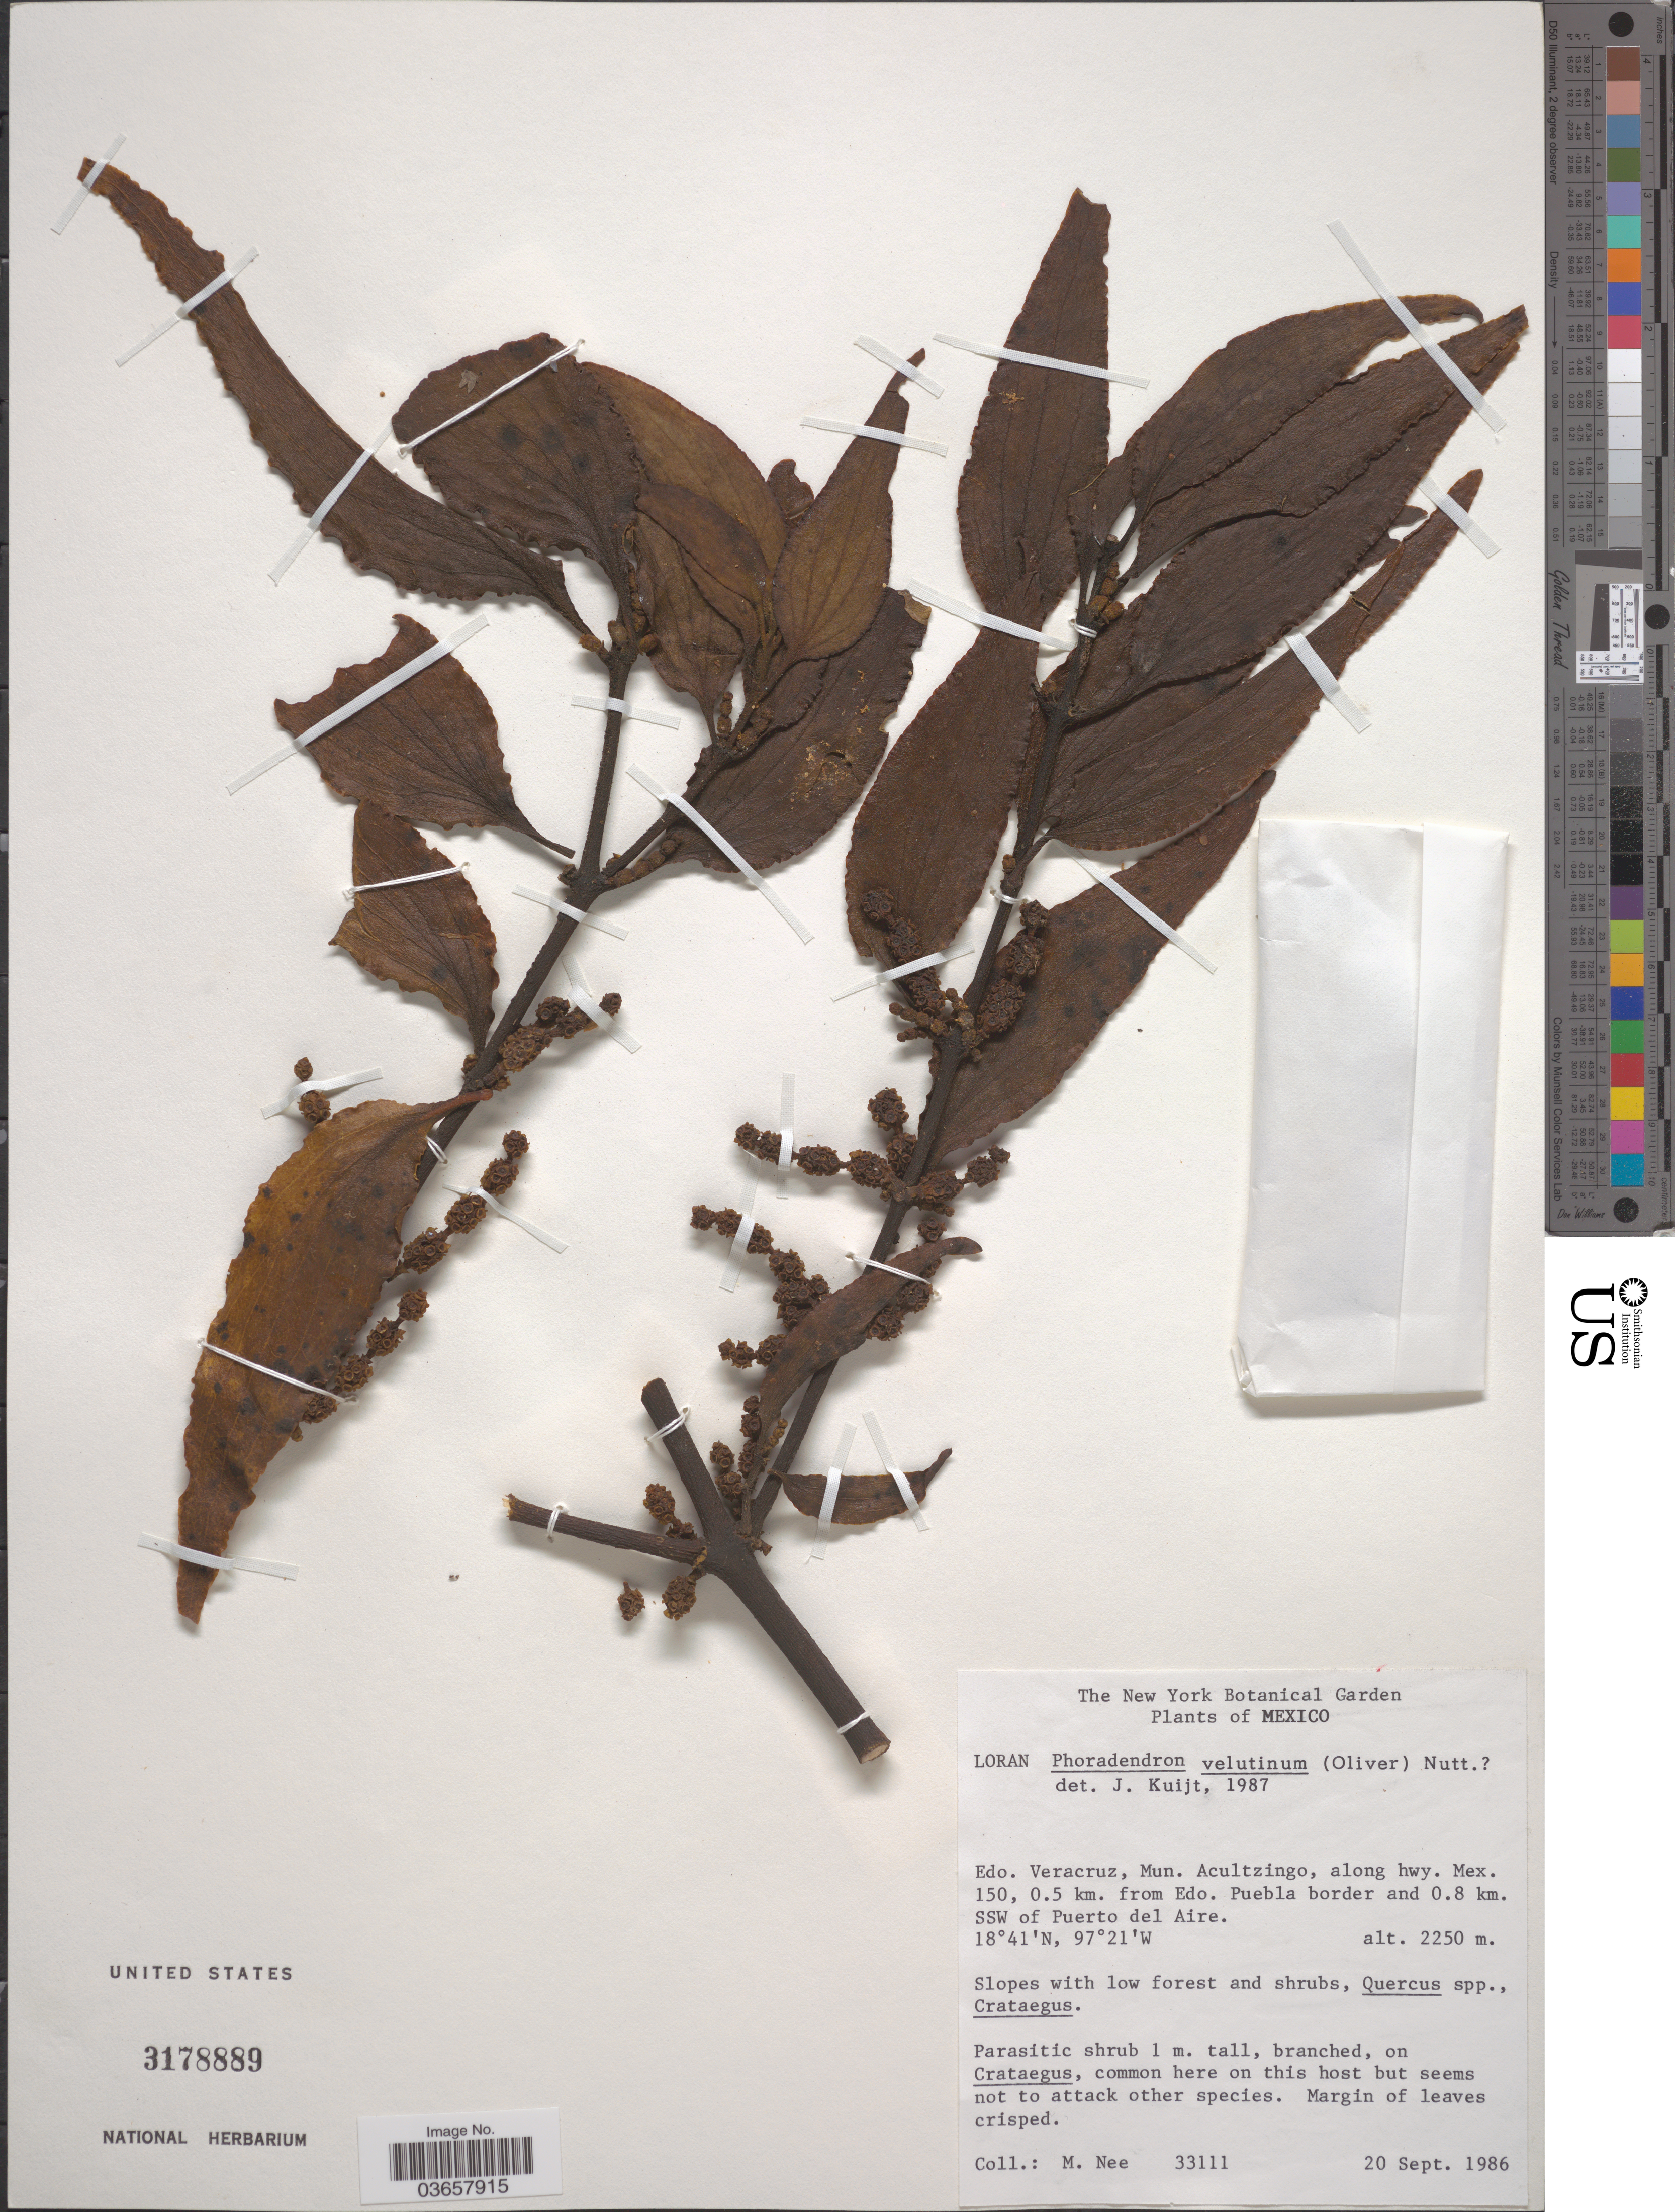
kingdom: Plantae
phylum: Tracheophyta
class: Magnoliopsida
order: Santalales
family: Viscaceae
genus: Phoradendron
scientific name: Phoradendron velutinum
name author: (DC.) Oliv.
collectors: M. Nee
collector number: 33111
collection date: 1986-09-20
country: Mexico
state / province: Veracruz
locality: Edo. Veracruz, Mun. Acultzingo, along hwy. Mex. 150, 0.5 km from Edo. Puebla border and 0.8 km. SSW of Puerto del Aire.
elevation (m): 2250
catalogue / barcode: US 3178889